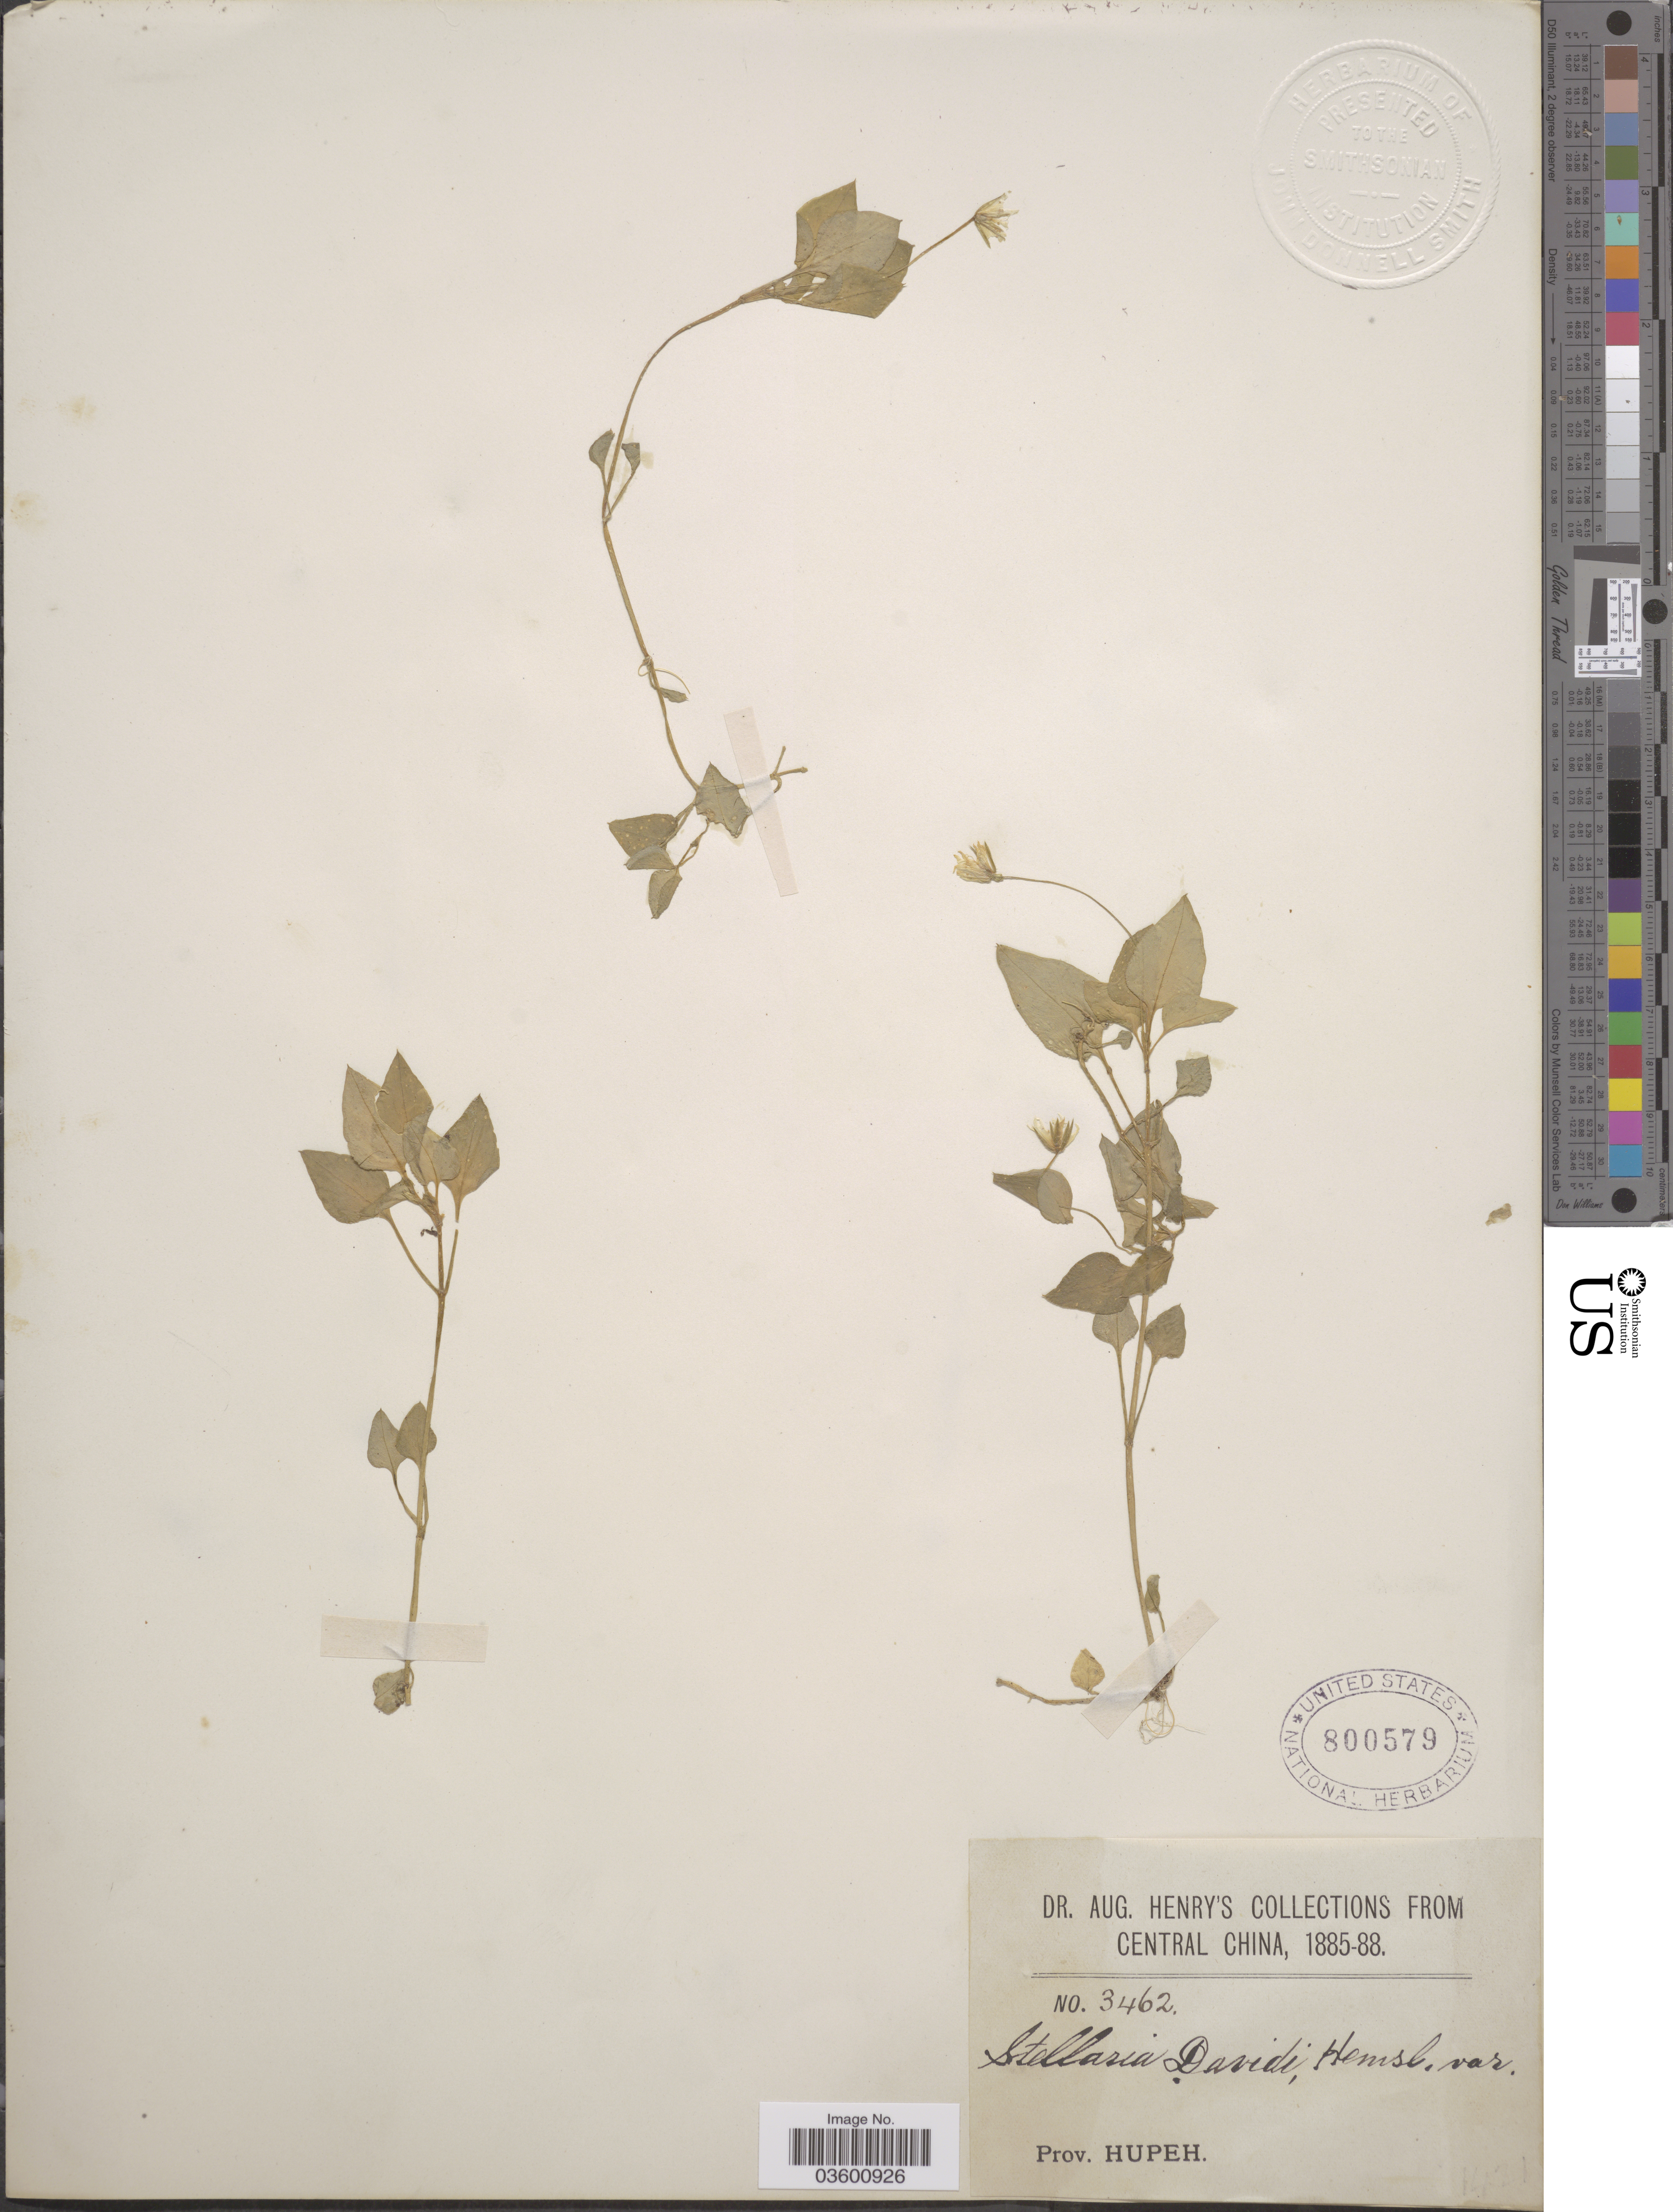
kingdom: Plantae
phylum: Tracheophyta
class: Magnoliopsida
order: Caryophyllales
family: Caryophyllaceae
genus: Pseudostellaria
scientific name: Pseudostellaria davidii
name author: (Franch.) Pax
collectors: A. Henry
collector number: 3462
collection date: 1885/1888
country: China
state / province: Hubei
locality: Central China. Prov. Hupeh.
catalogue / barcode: US 800579